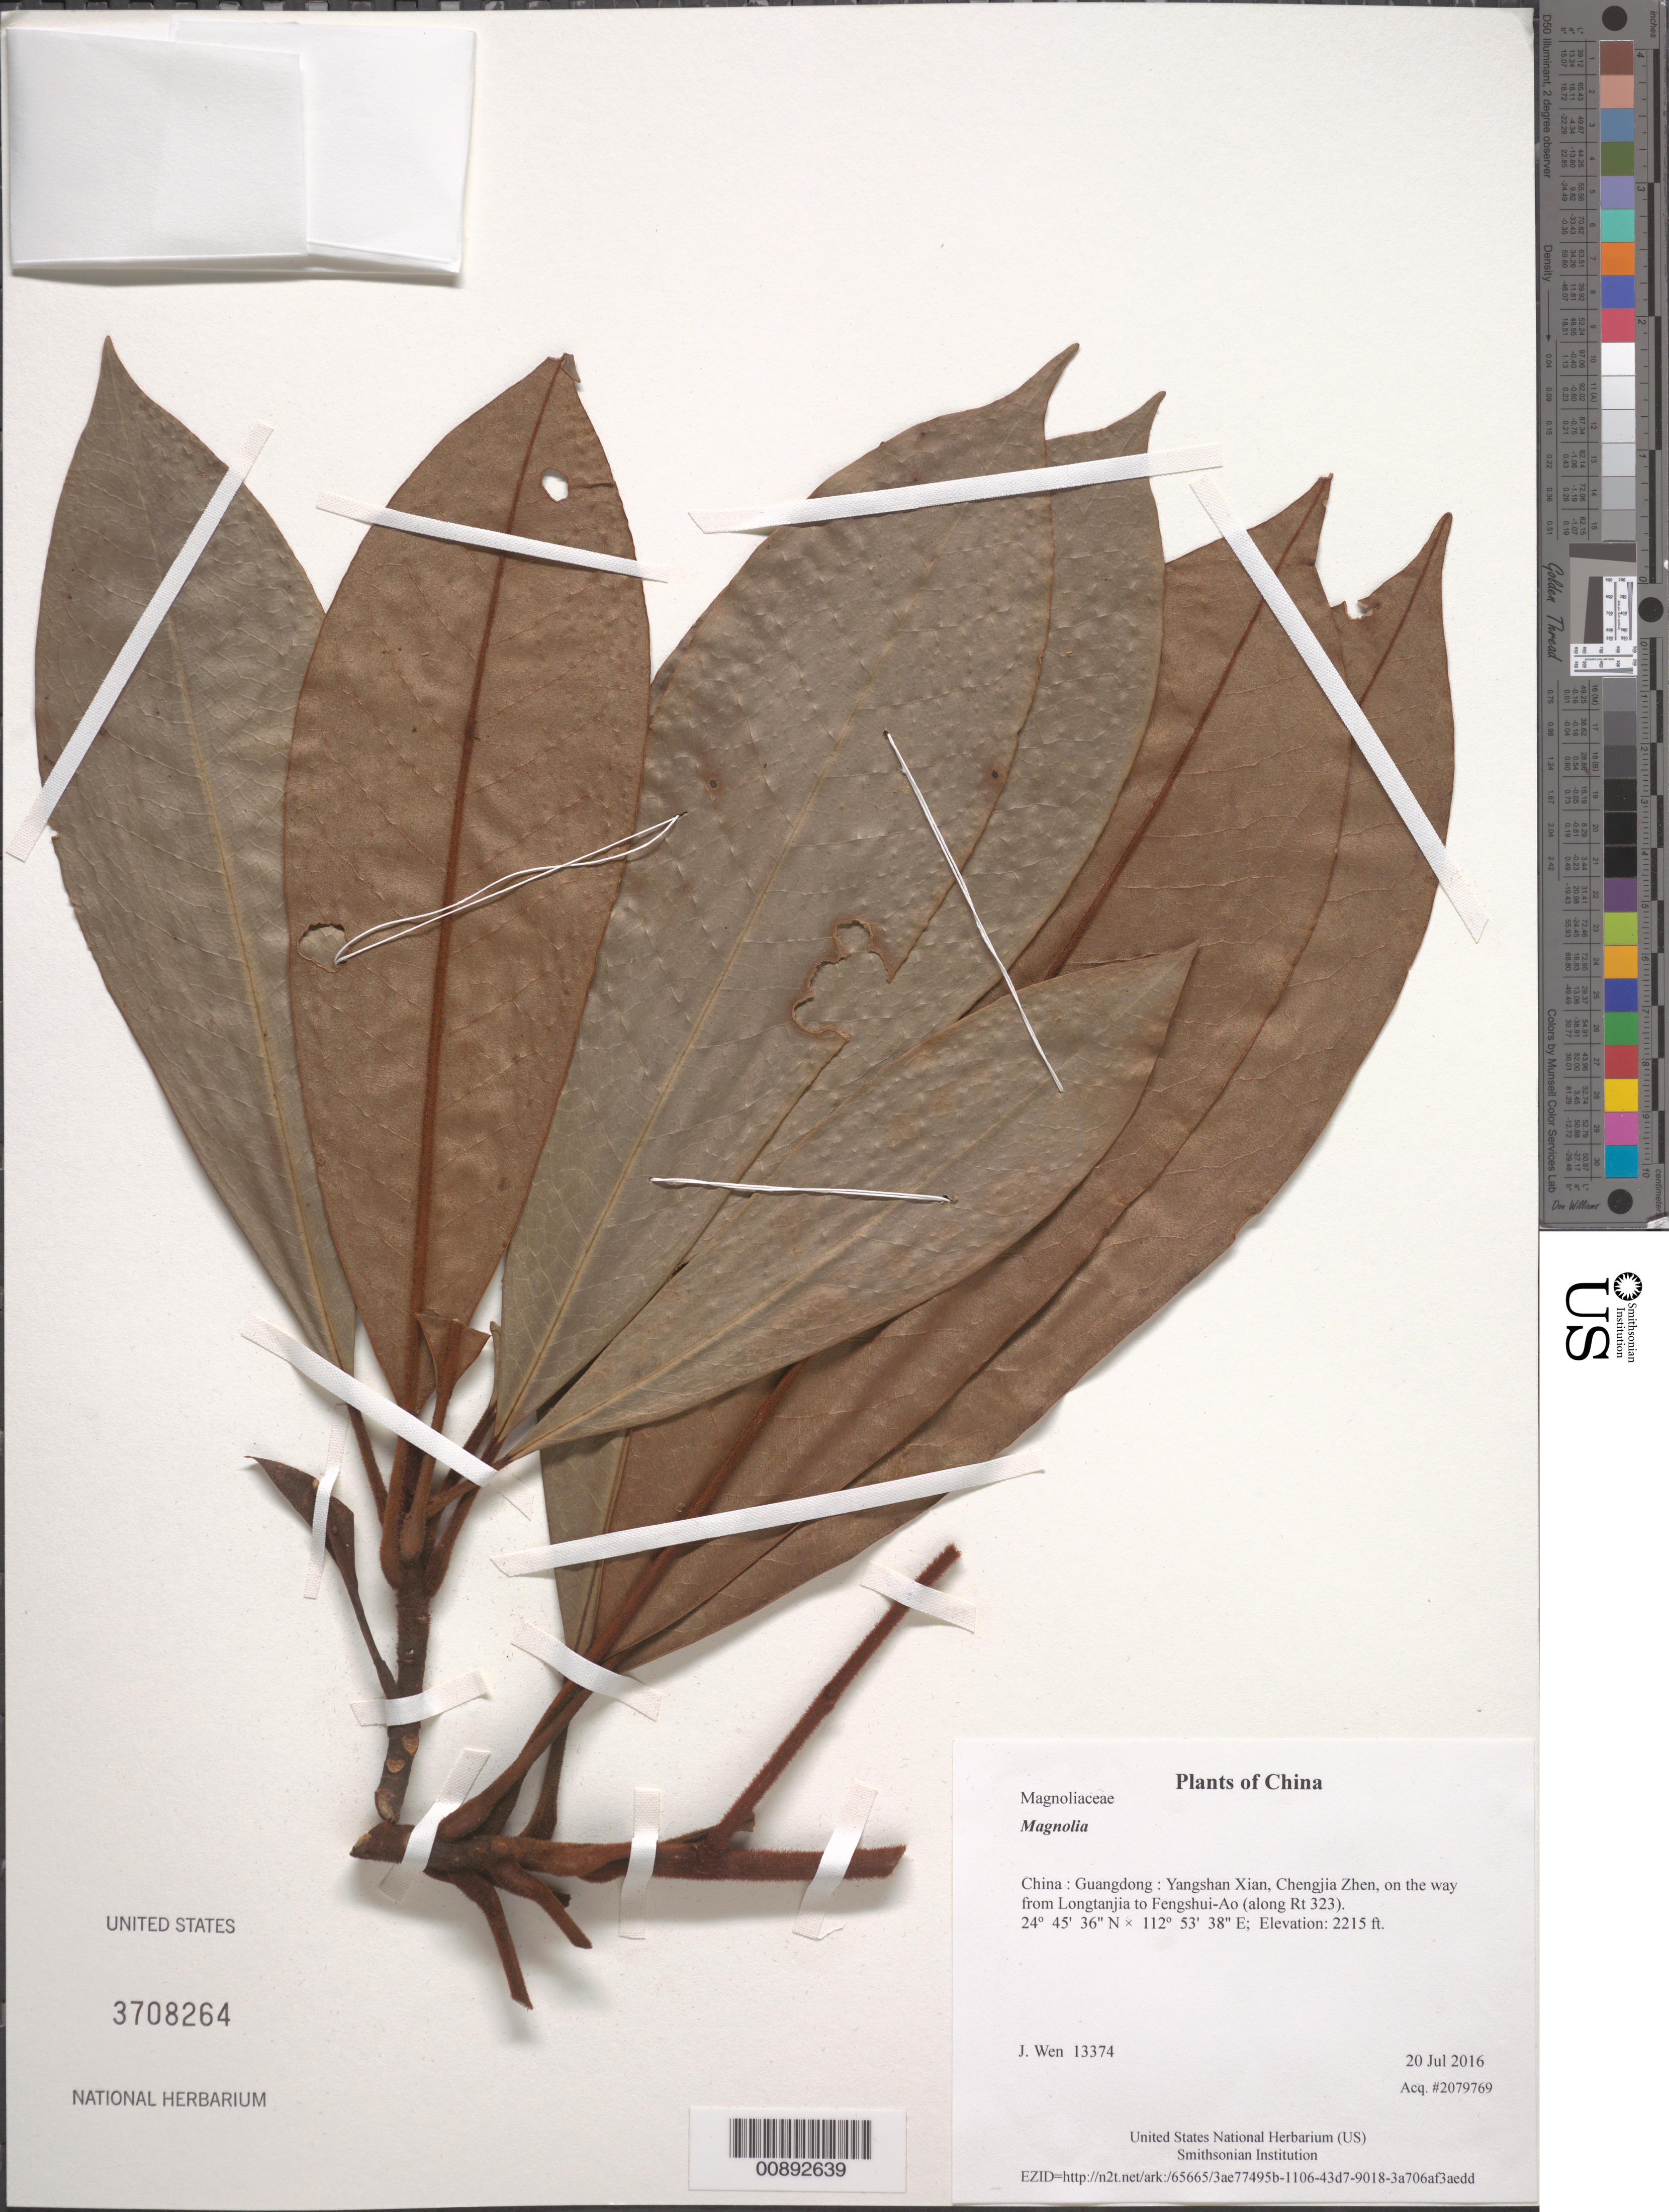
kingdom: Plantae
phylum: Tracheophyta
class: Magnoliopsida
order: Magnoliales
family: Magnoliaceae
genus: Magnolia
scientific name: Magnolia sp.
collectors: J. Wen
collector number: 13374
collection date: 2016-07-20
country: China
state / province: Guangdong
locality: Yangshan Xian, Chengjia Zhen, on the way from Longtanjia to Fengshui-Ao (along Rt 323)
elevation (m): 675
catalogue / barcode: US 3708264